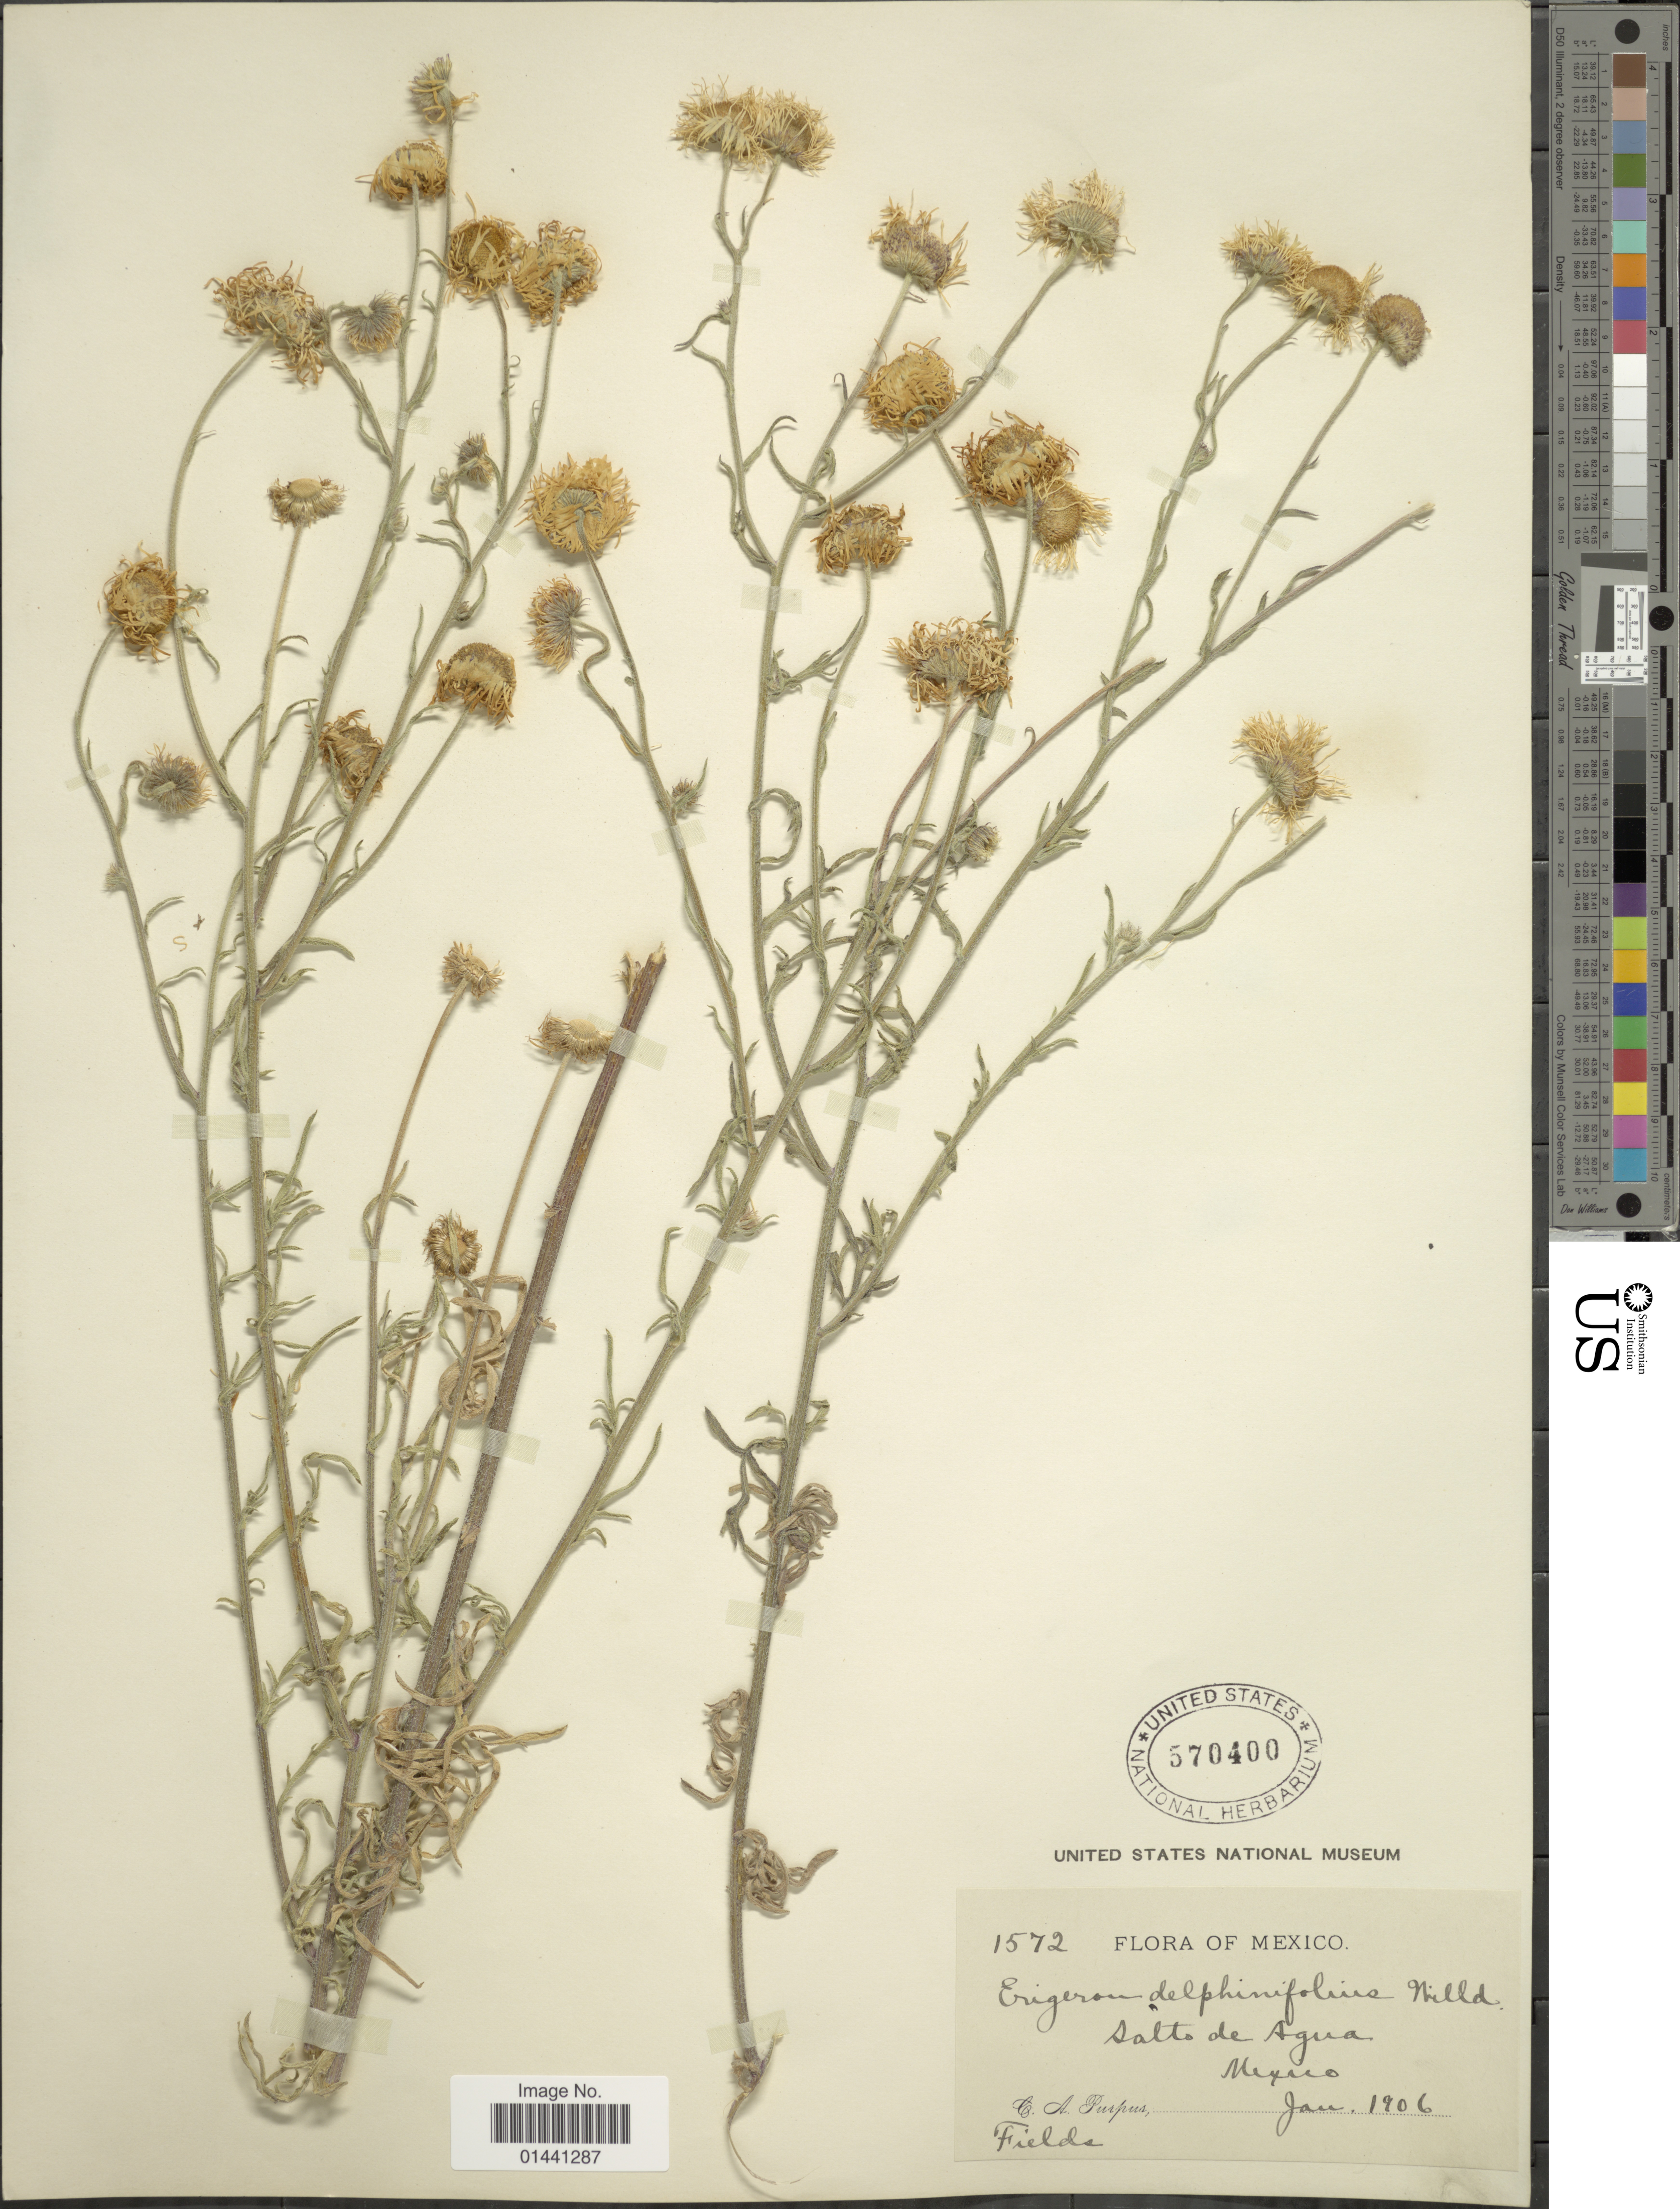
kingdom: Plantae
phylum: Tracheophyta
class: Magnoliopsida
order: Asterales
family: Asteraceae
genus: Erigeron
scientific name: Erigeron delphinifolius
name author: Willd.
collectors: C. A. Purpus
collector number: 1572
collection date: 1906-01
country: Mexico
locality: Salto de Agua, fields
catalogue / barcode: US 570400